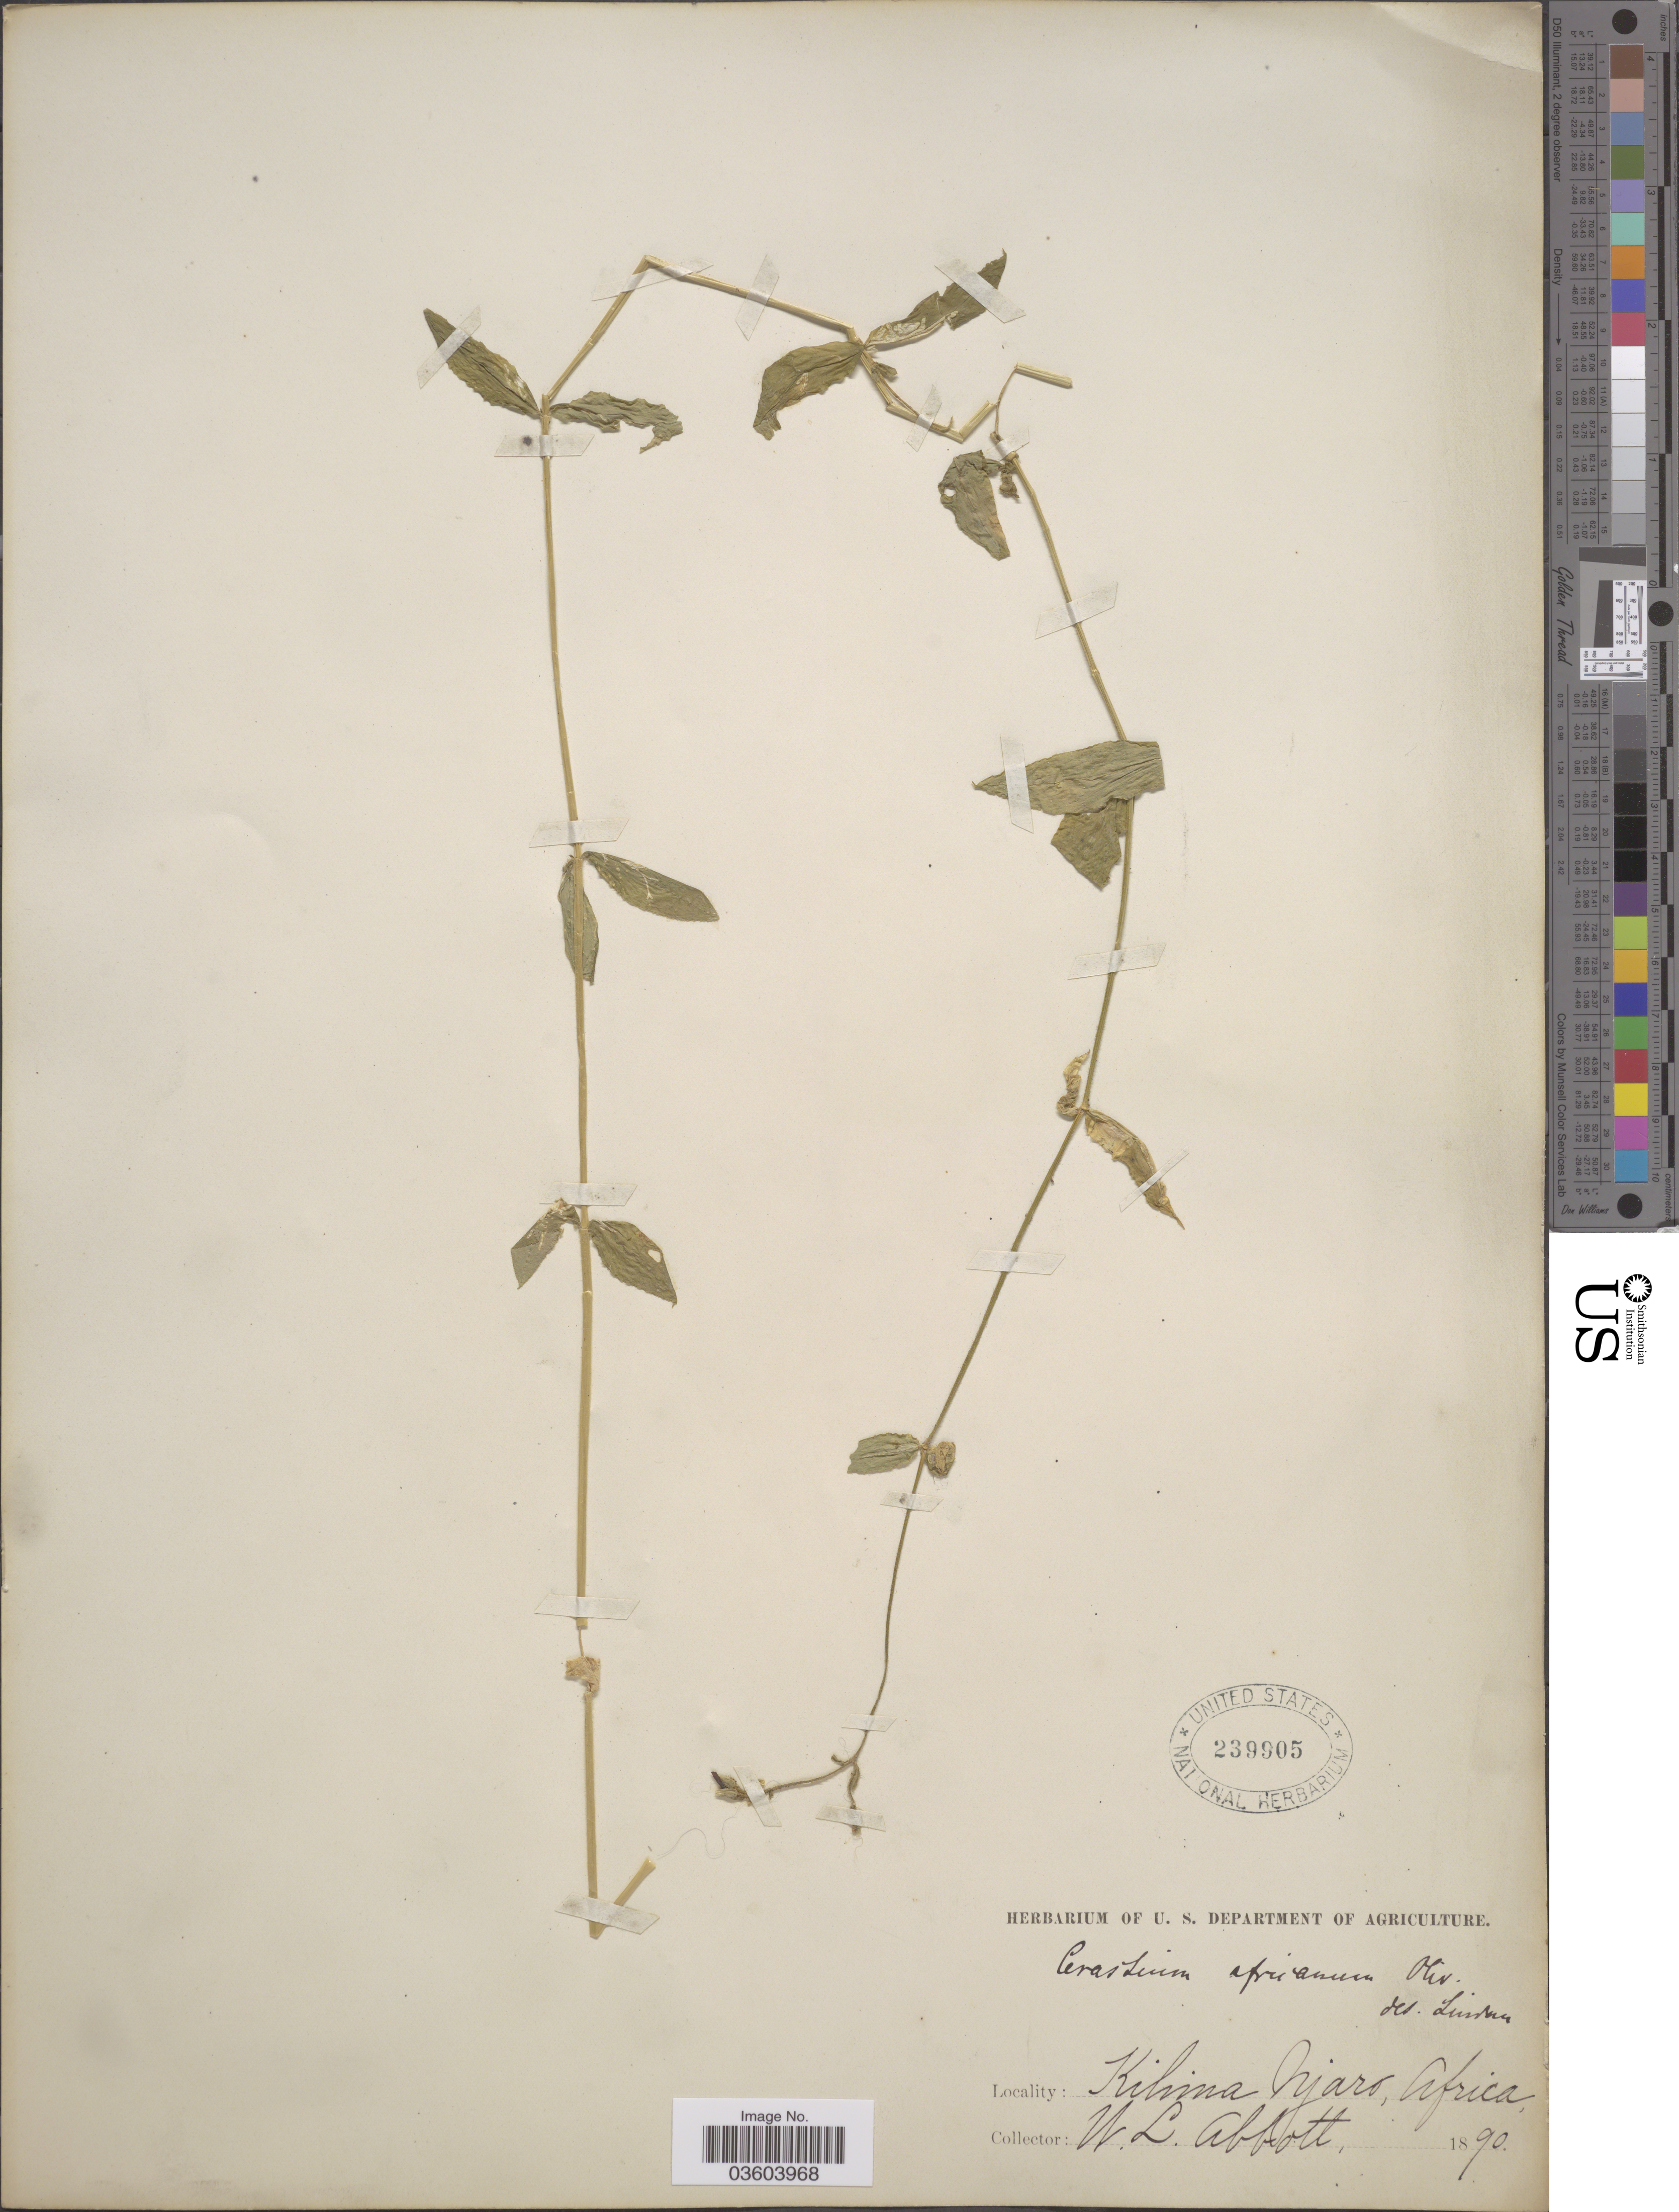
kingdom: Plantae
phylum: Tracheophyta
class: Magnoliopsida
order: Caryophyllales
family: Caryophyllaceae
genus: Cerastium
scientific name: Cerastium africanum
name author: (Hook. f.) Oliv.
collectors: W. L. Abbott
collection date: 1890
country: Tanzania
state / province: Kilimanjaro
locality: Kilima Njaro.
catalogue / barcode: US 239905